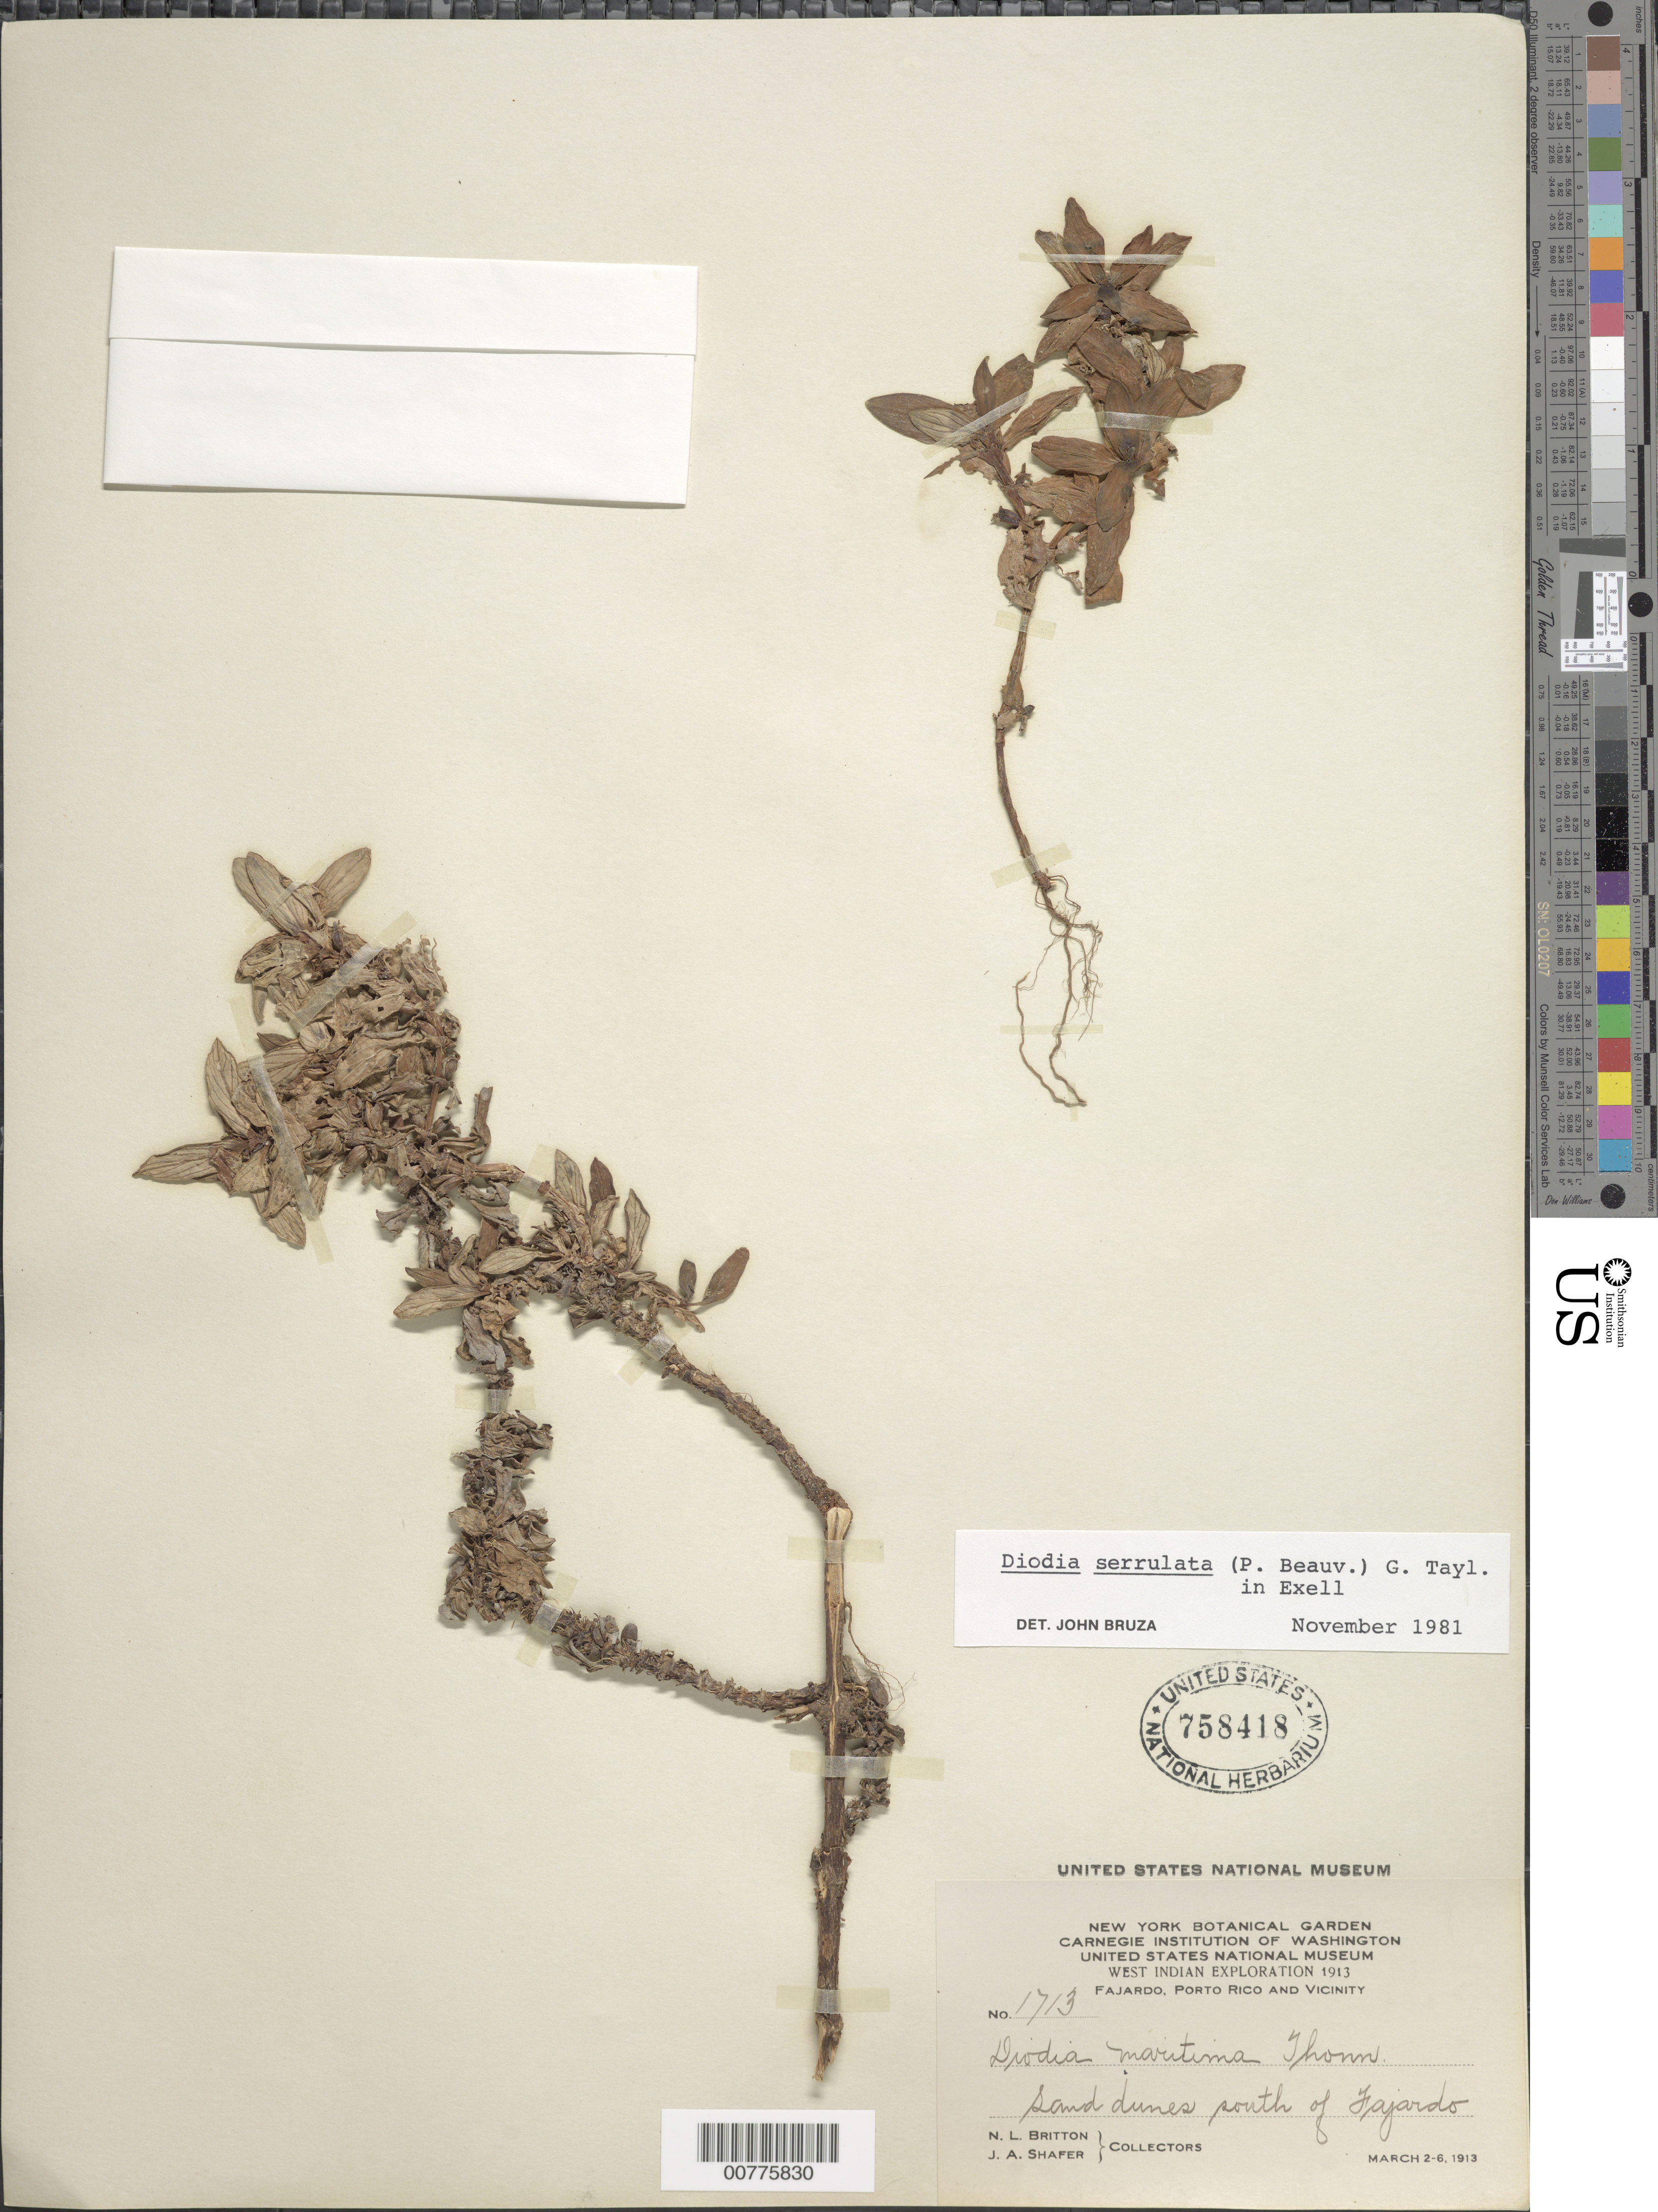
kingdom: Plantae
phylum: Tracheophyta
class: Magnoliopsida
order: Gentianales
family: Rubiaceae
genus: Diodia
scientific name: Diodia serrulata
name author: (P. Beauv.) G. Taylor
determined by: Bruza, J.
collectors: N. Britton & J. A. Shafer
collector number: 1713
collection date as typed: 02 Mar 1913 to 06 Mar 1913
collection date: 1913-03-02/1913-03-06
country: Puerto Rico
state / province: Fajardo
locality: Fajardo, south dunes south of Fajardo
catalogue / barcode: US 758418